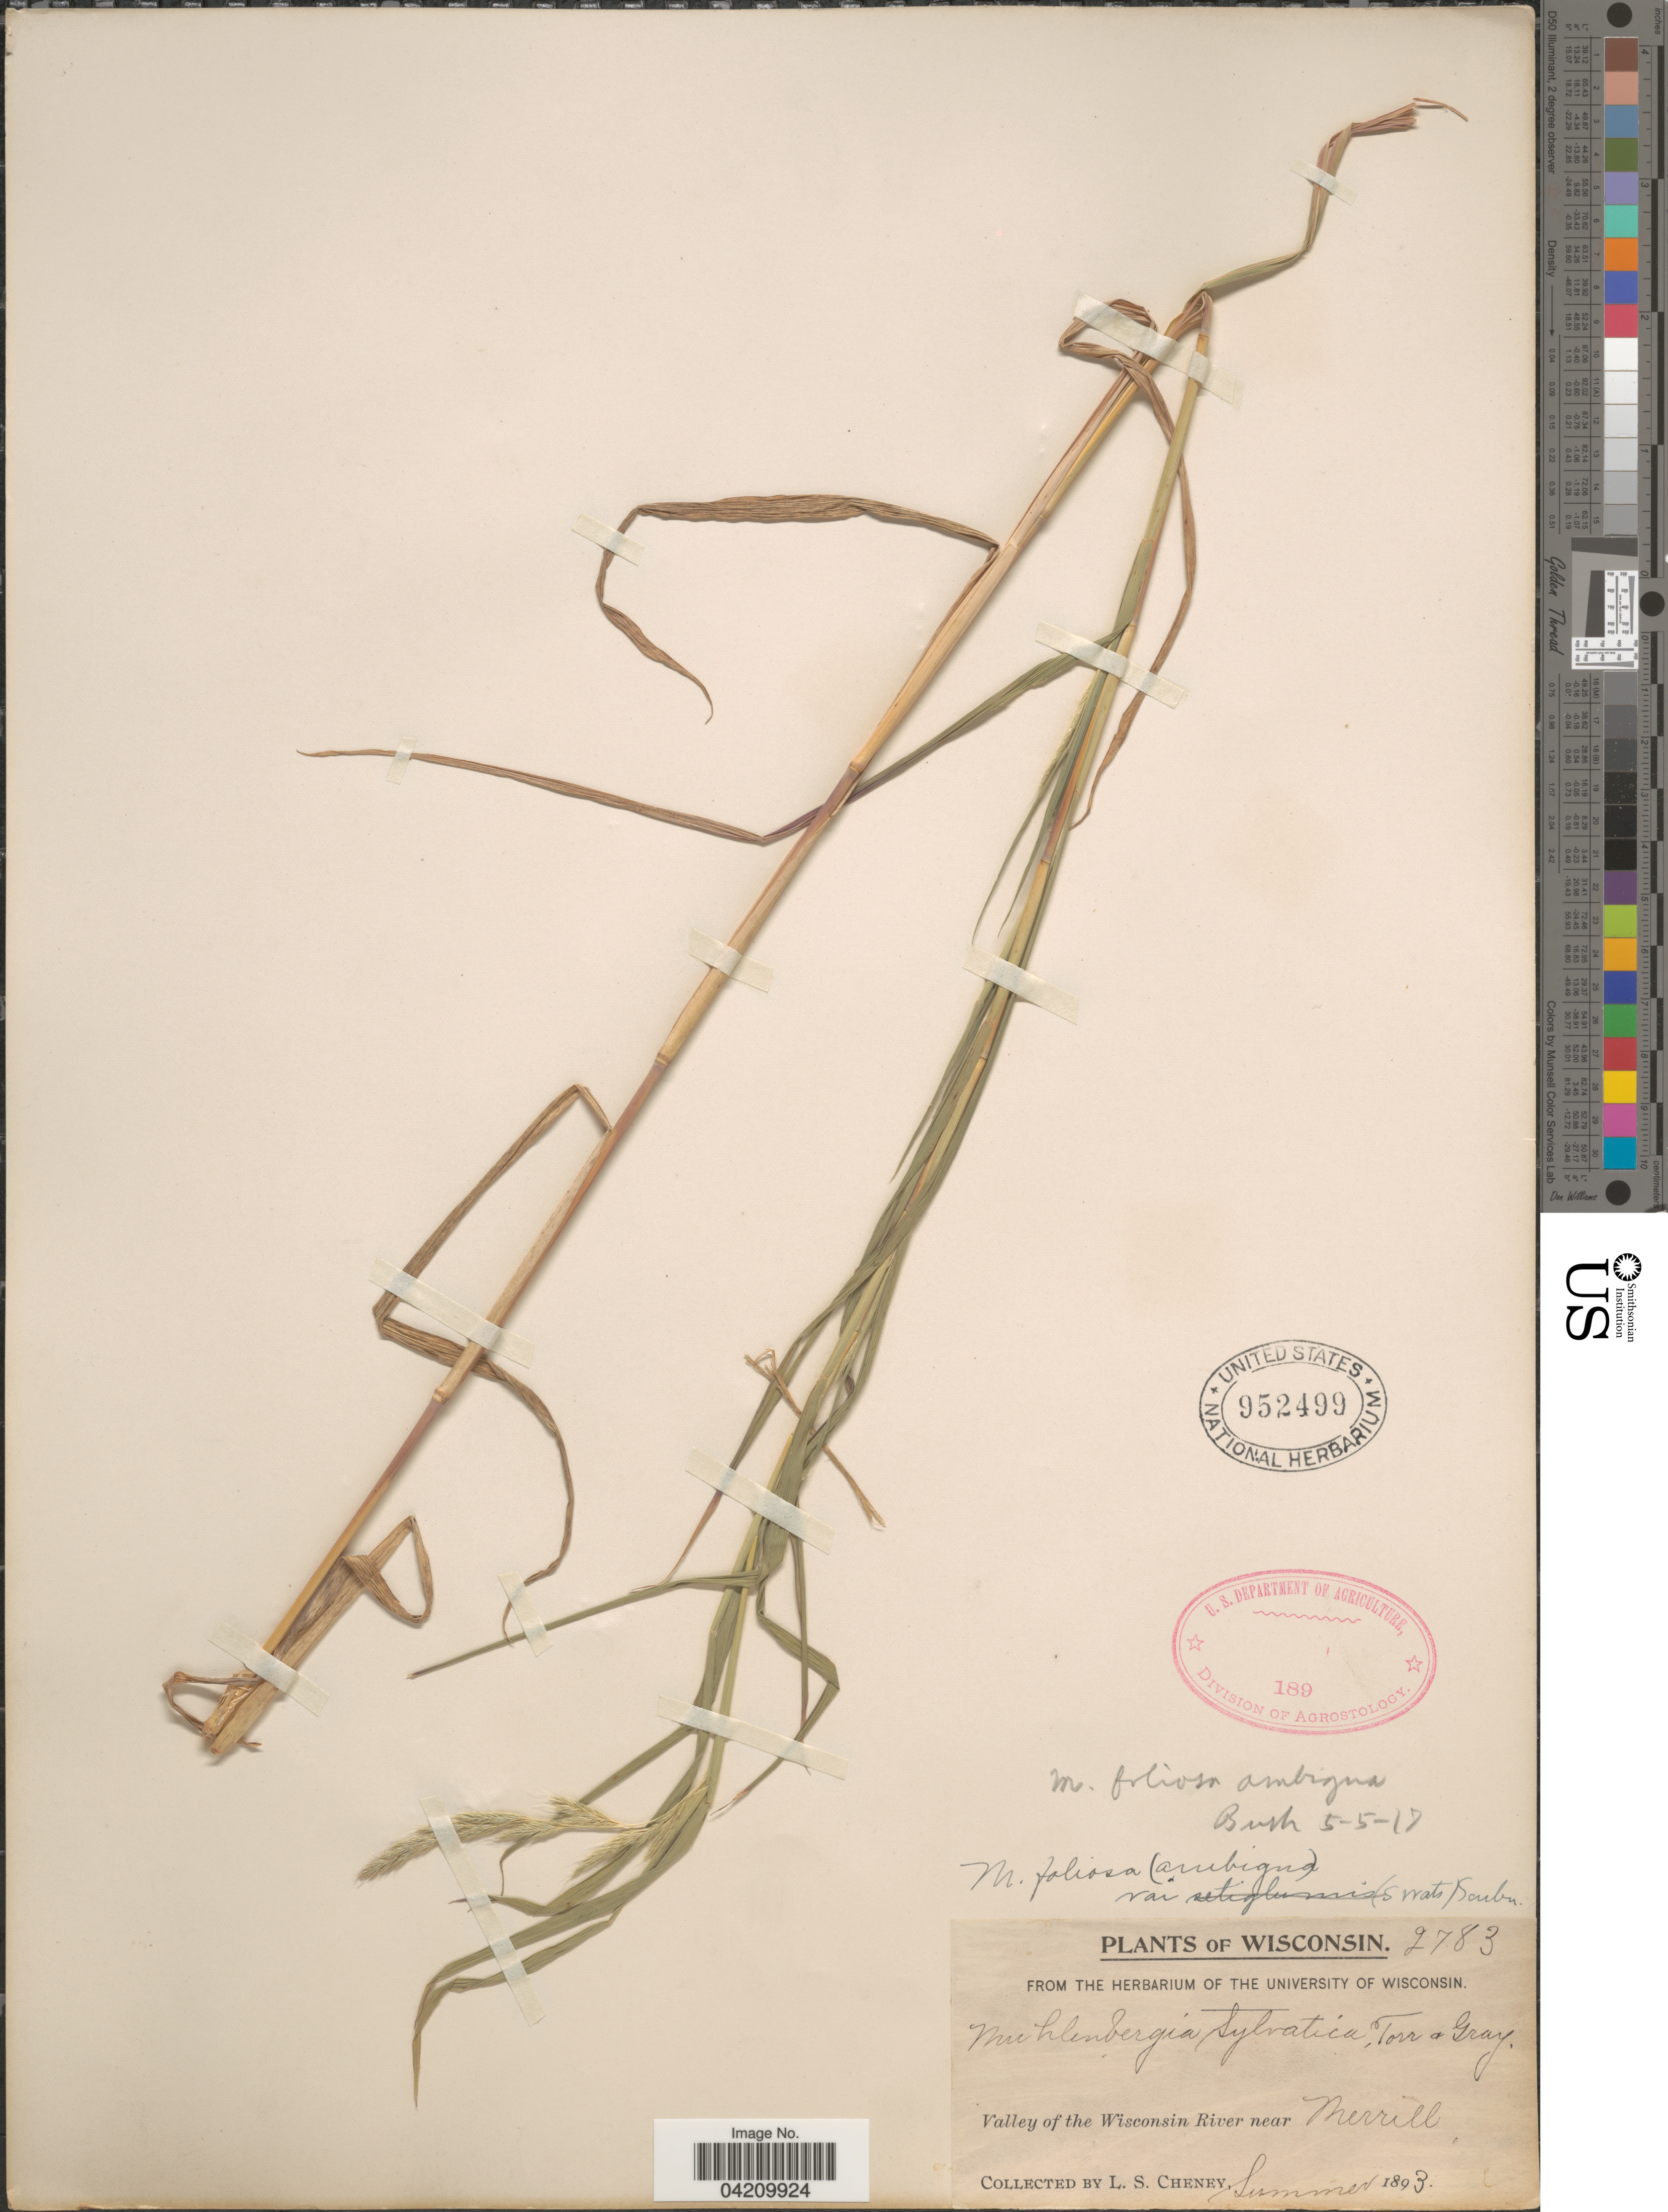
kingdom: Plantae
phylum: Tracheophyta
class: Liliopsida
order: Poales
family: Poaceae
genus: Muhlenbergia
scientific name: Muhlenbergia mexicana var. filiformis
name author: (Torr.) Scribn.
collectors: L. Cheney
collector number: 2783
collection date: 1893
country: United States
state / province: Wisconsin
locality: Valley of the Wisconsin River near Merrill.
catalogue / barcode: US 952499